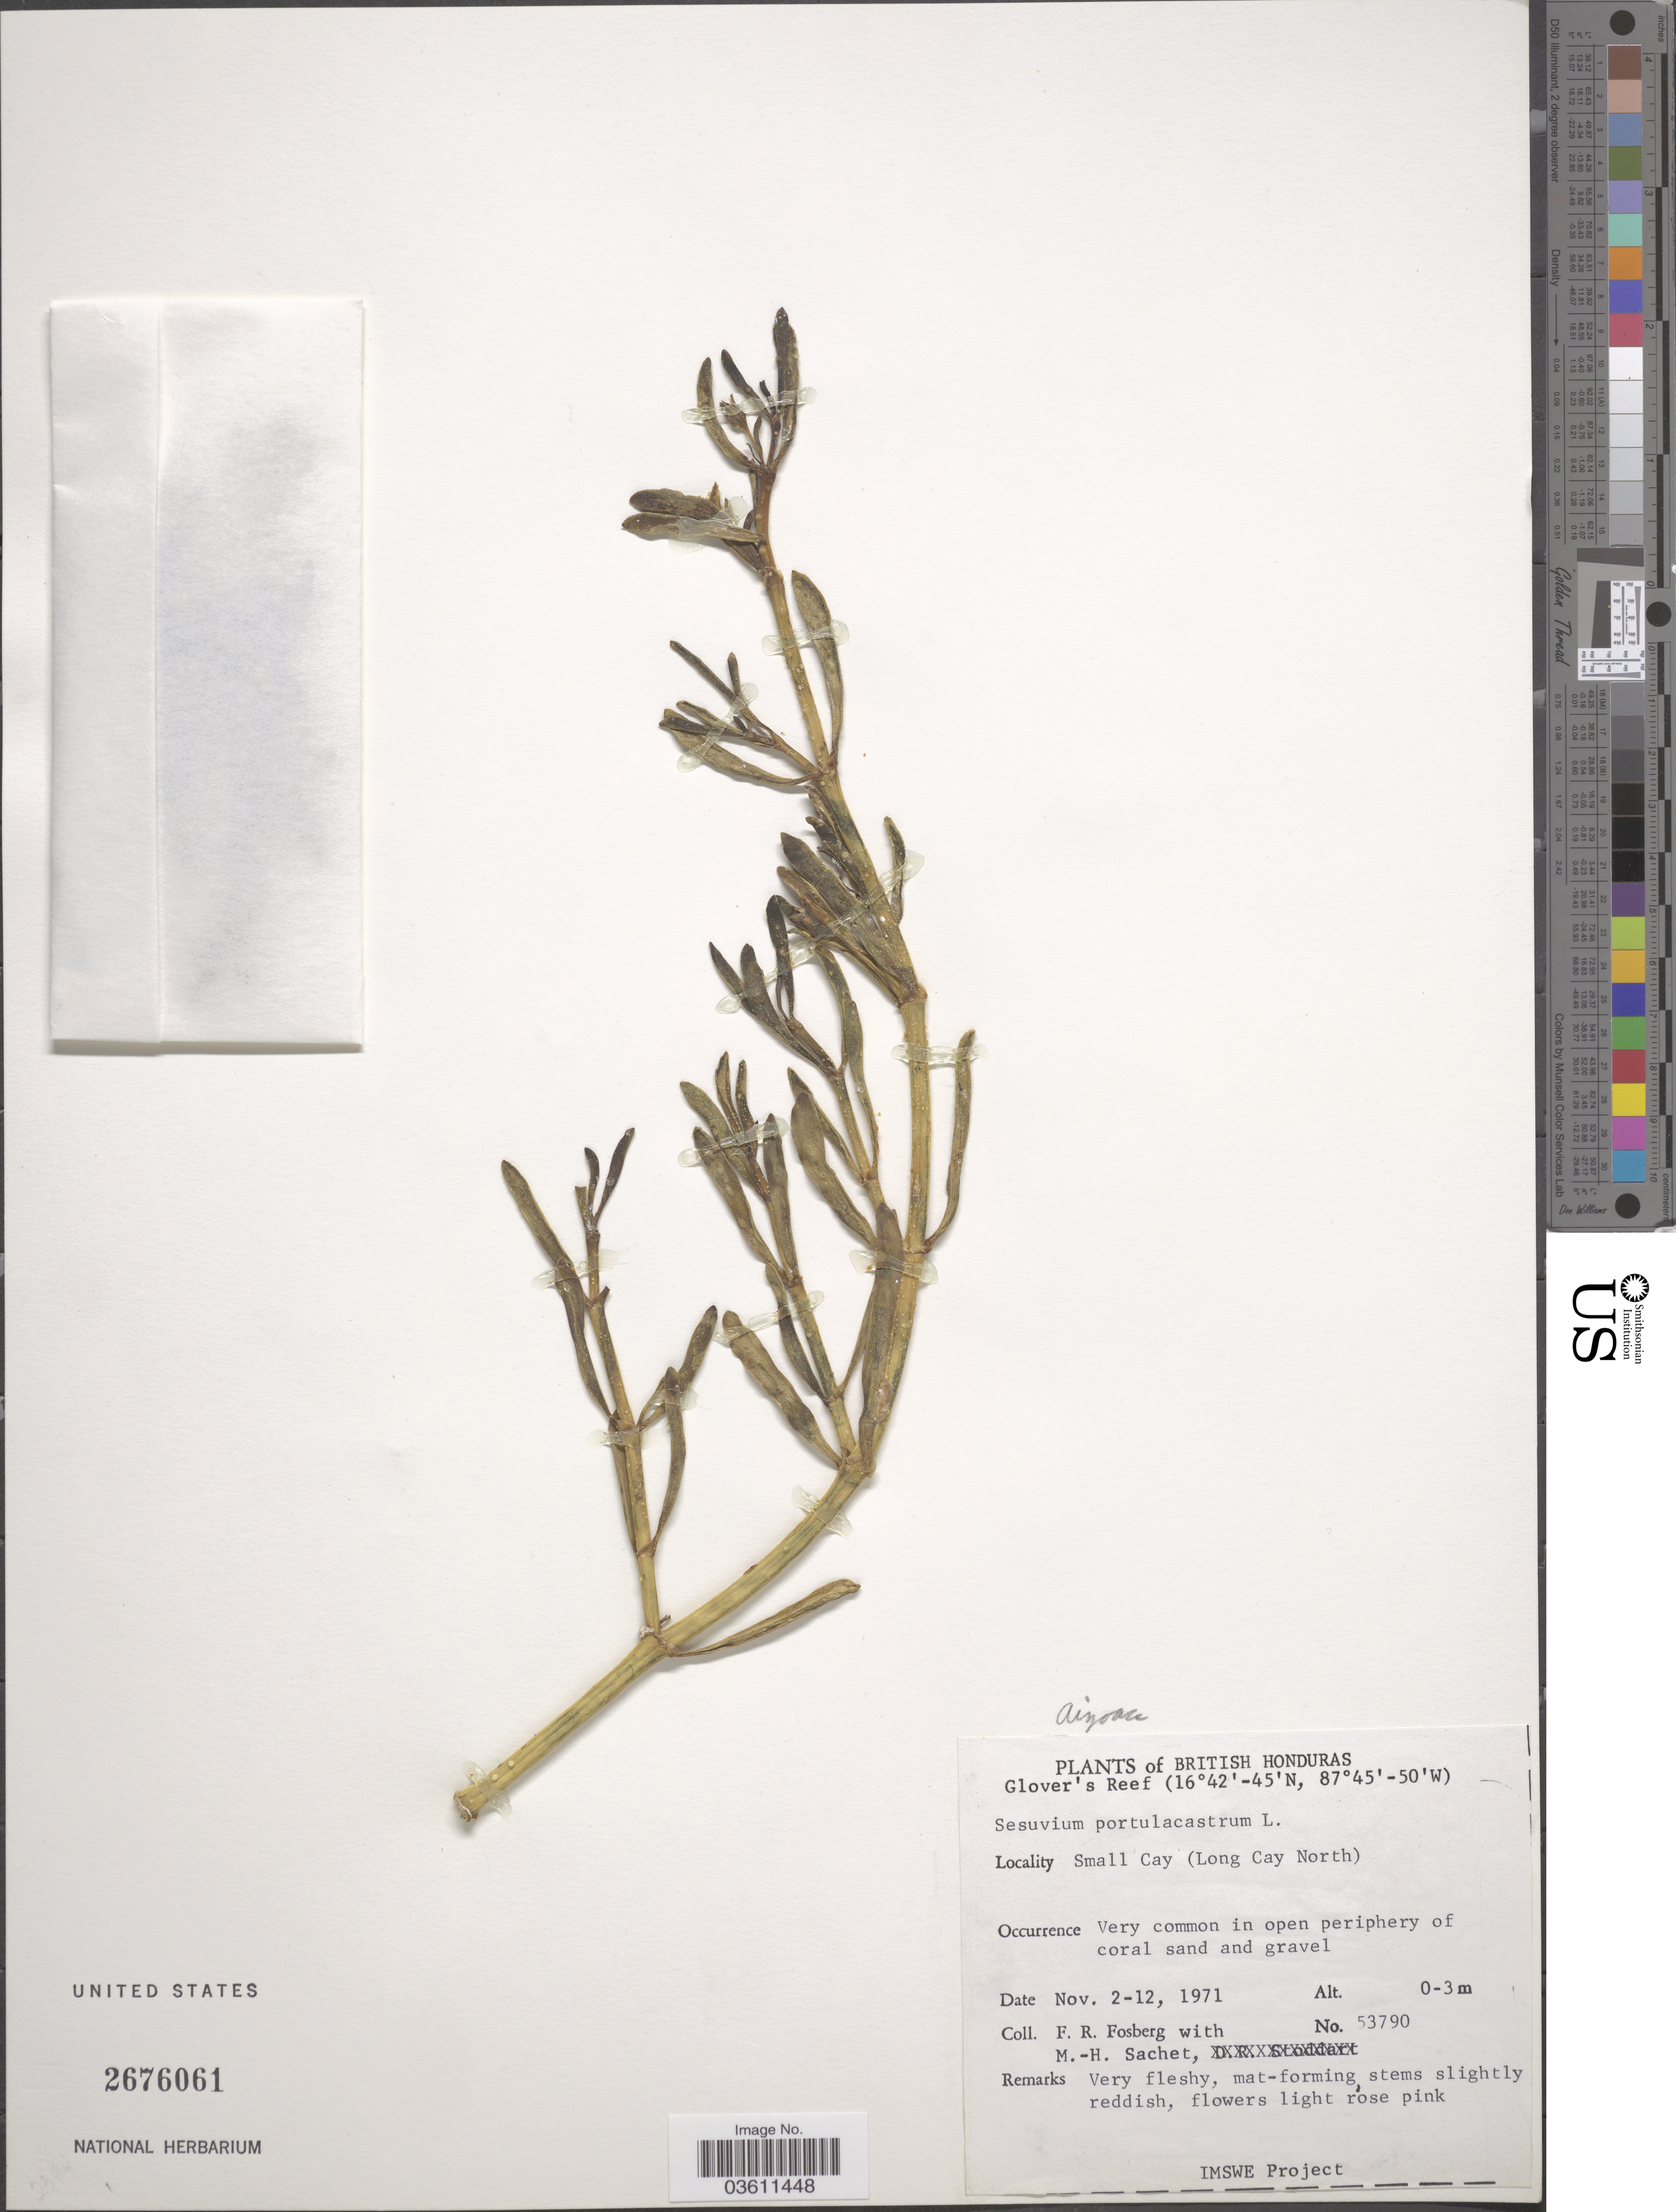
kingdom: Plantae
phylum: Tracheophyta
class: Magnoliopsida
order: Caryophyllales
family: Aizoaceae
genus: Sesuvium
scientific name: Sesuvium portulacastrum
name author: (L.) L.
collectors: F. R. Fosberg & M.-H. Sachet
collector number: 53790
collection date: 1971-11-02/1971-11-12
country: Belize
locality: British Honduras. Small Cay (Long Cay North).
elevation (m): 0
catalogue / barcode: US 2676061